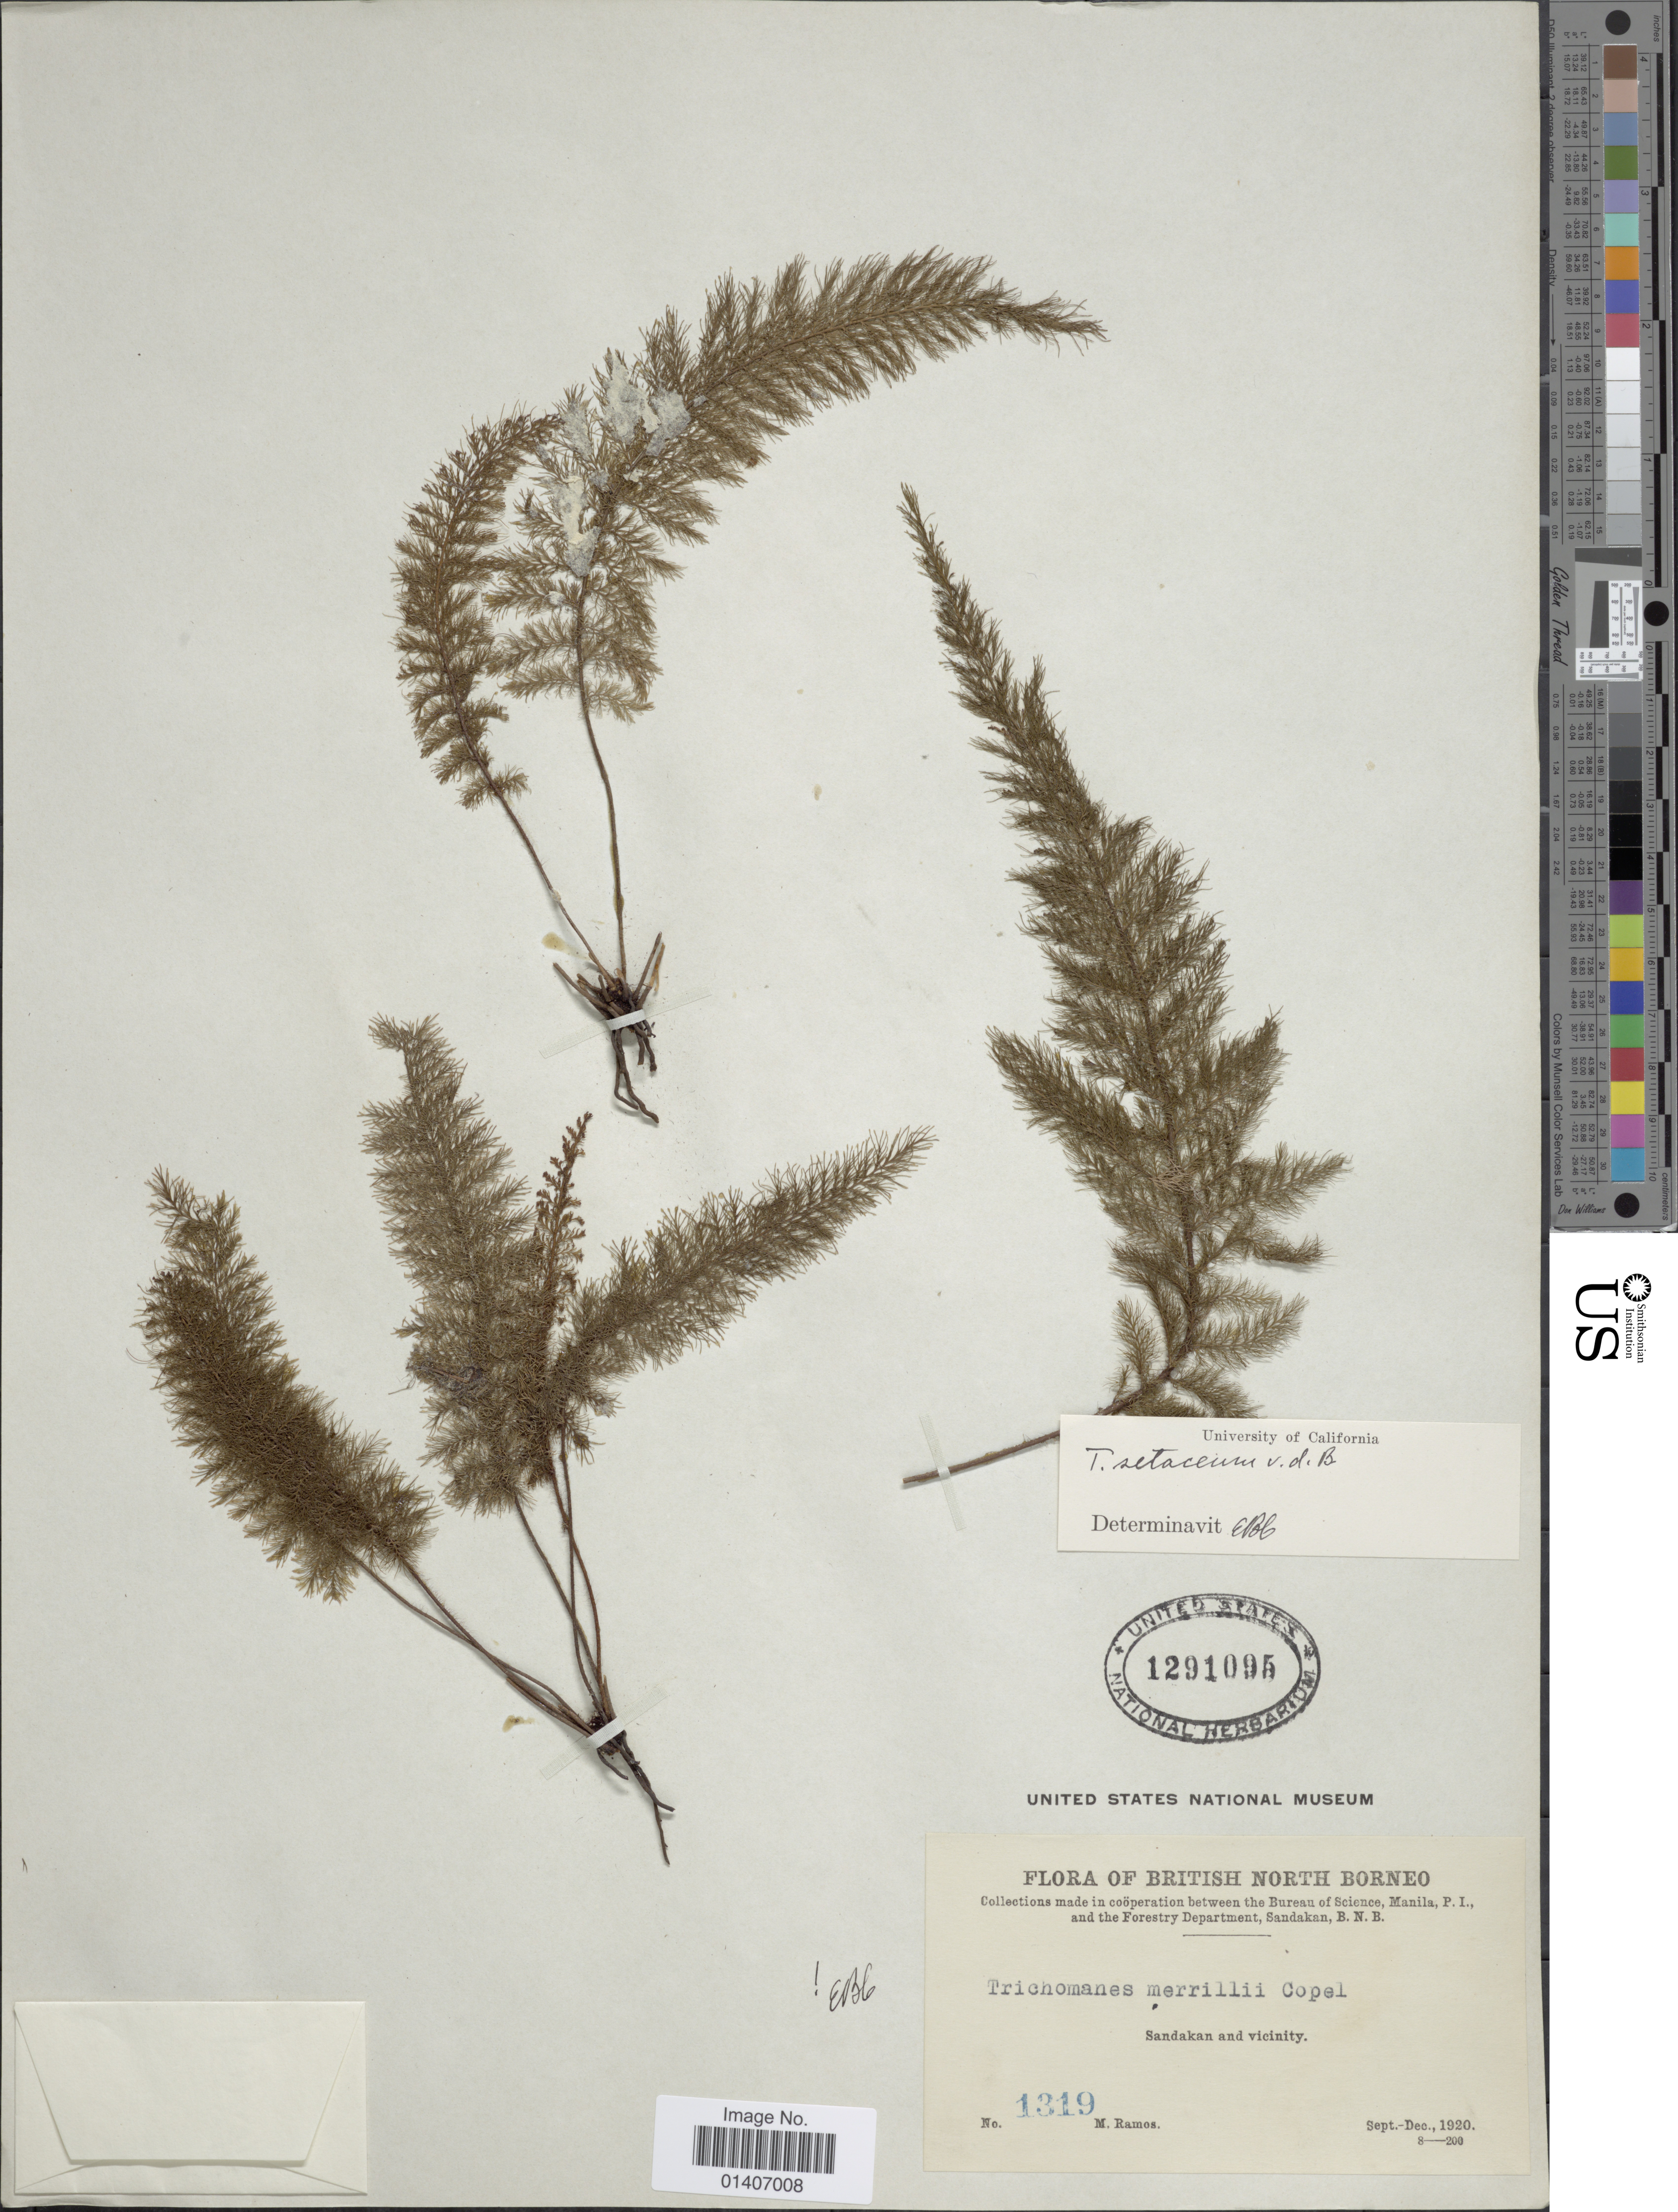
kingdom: Plantae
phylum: Tracheophyta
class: Polypodiopsida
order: Hymenophyllales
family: Hymenophyllaceae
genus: Abrodictyum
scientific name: Abrodictyum setaceum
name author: (Bosch) Ebihara & K. Iwats.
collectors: M. Ramos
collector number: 1319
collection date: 1920-09/1920-12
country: Malaysia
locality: British North Borneo, Sandakan and Vicinity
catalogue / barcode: US 1291095